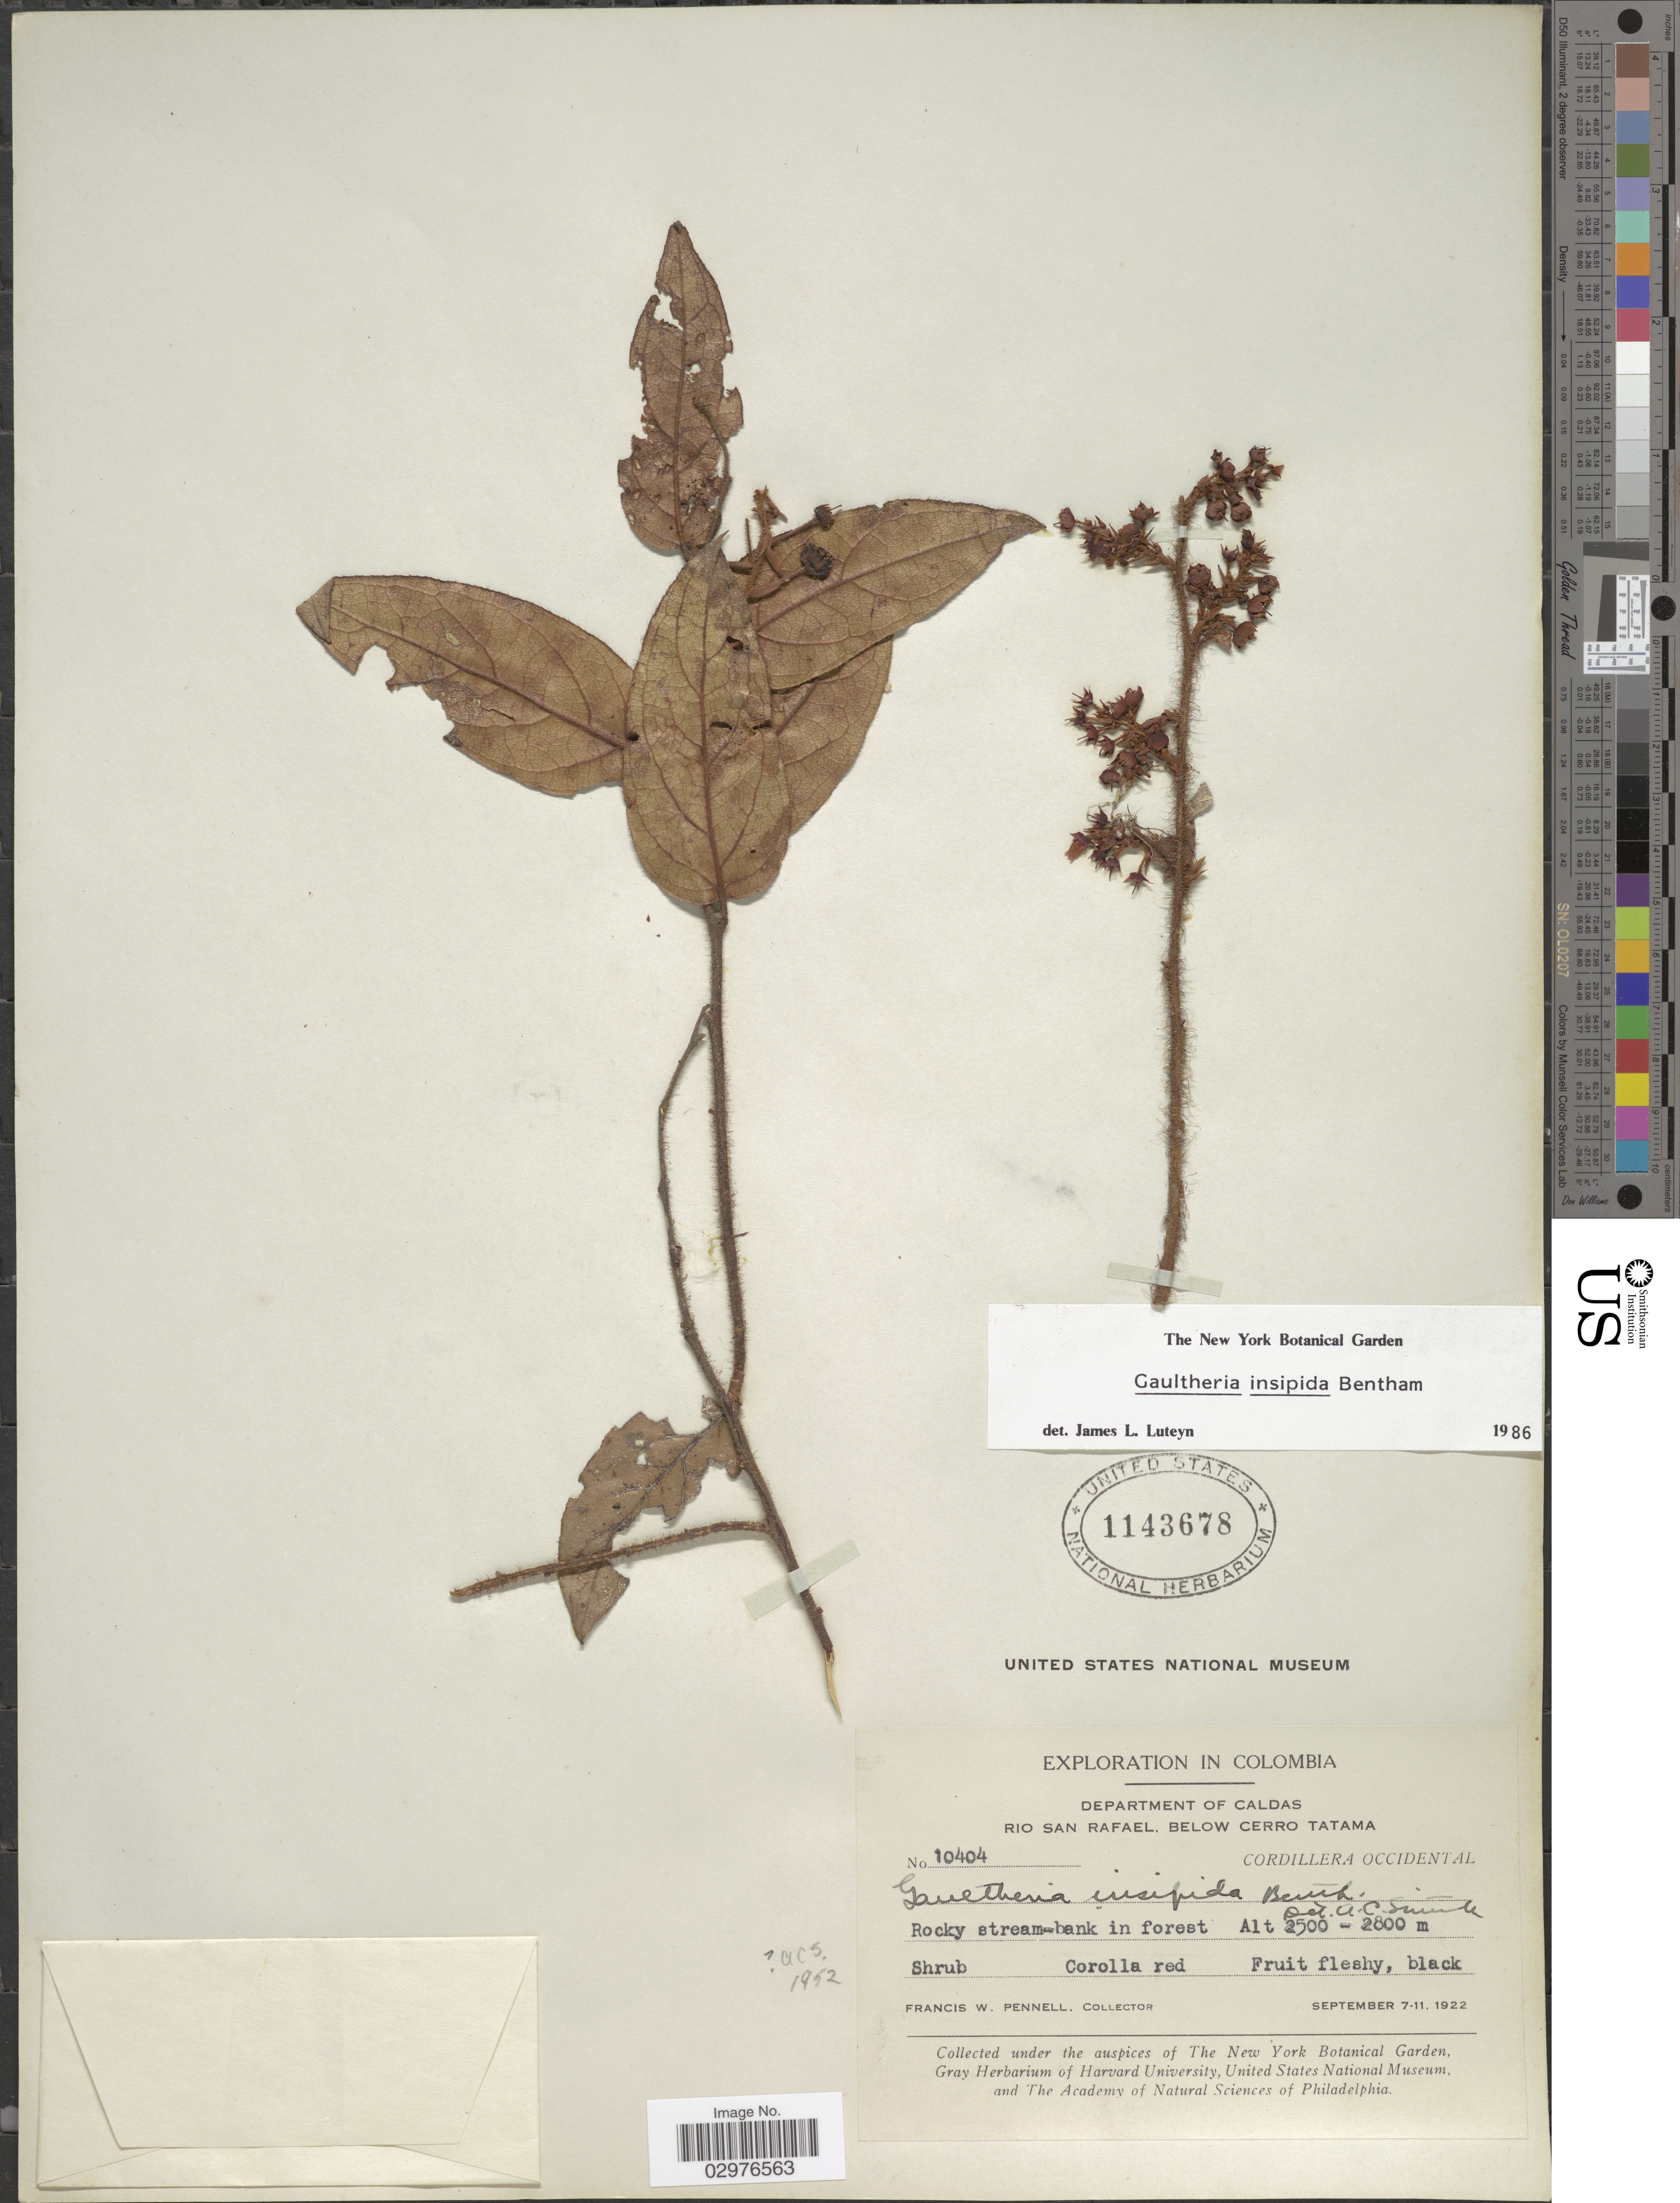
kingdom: Plantae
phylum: Tracheophyta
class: Magnoliopsida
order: Ericales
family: Ericaceae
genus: Gaultheria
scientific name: Gaultheria insipida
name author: Benth.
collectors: F. W. Pennell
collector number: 10404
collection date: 1922-09-07/1922-09-11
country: Colombia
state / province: Caldas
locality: Department of Caldas. Rio San Rafael, below Cerro Tatama. Cordillera Occidental.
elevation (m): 2500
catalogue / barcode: US 1143678